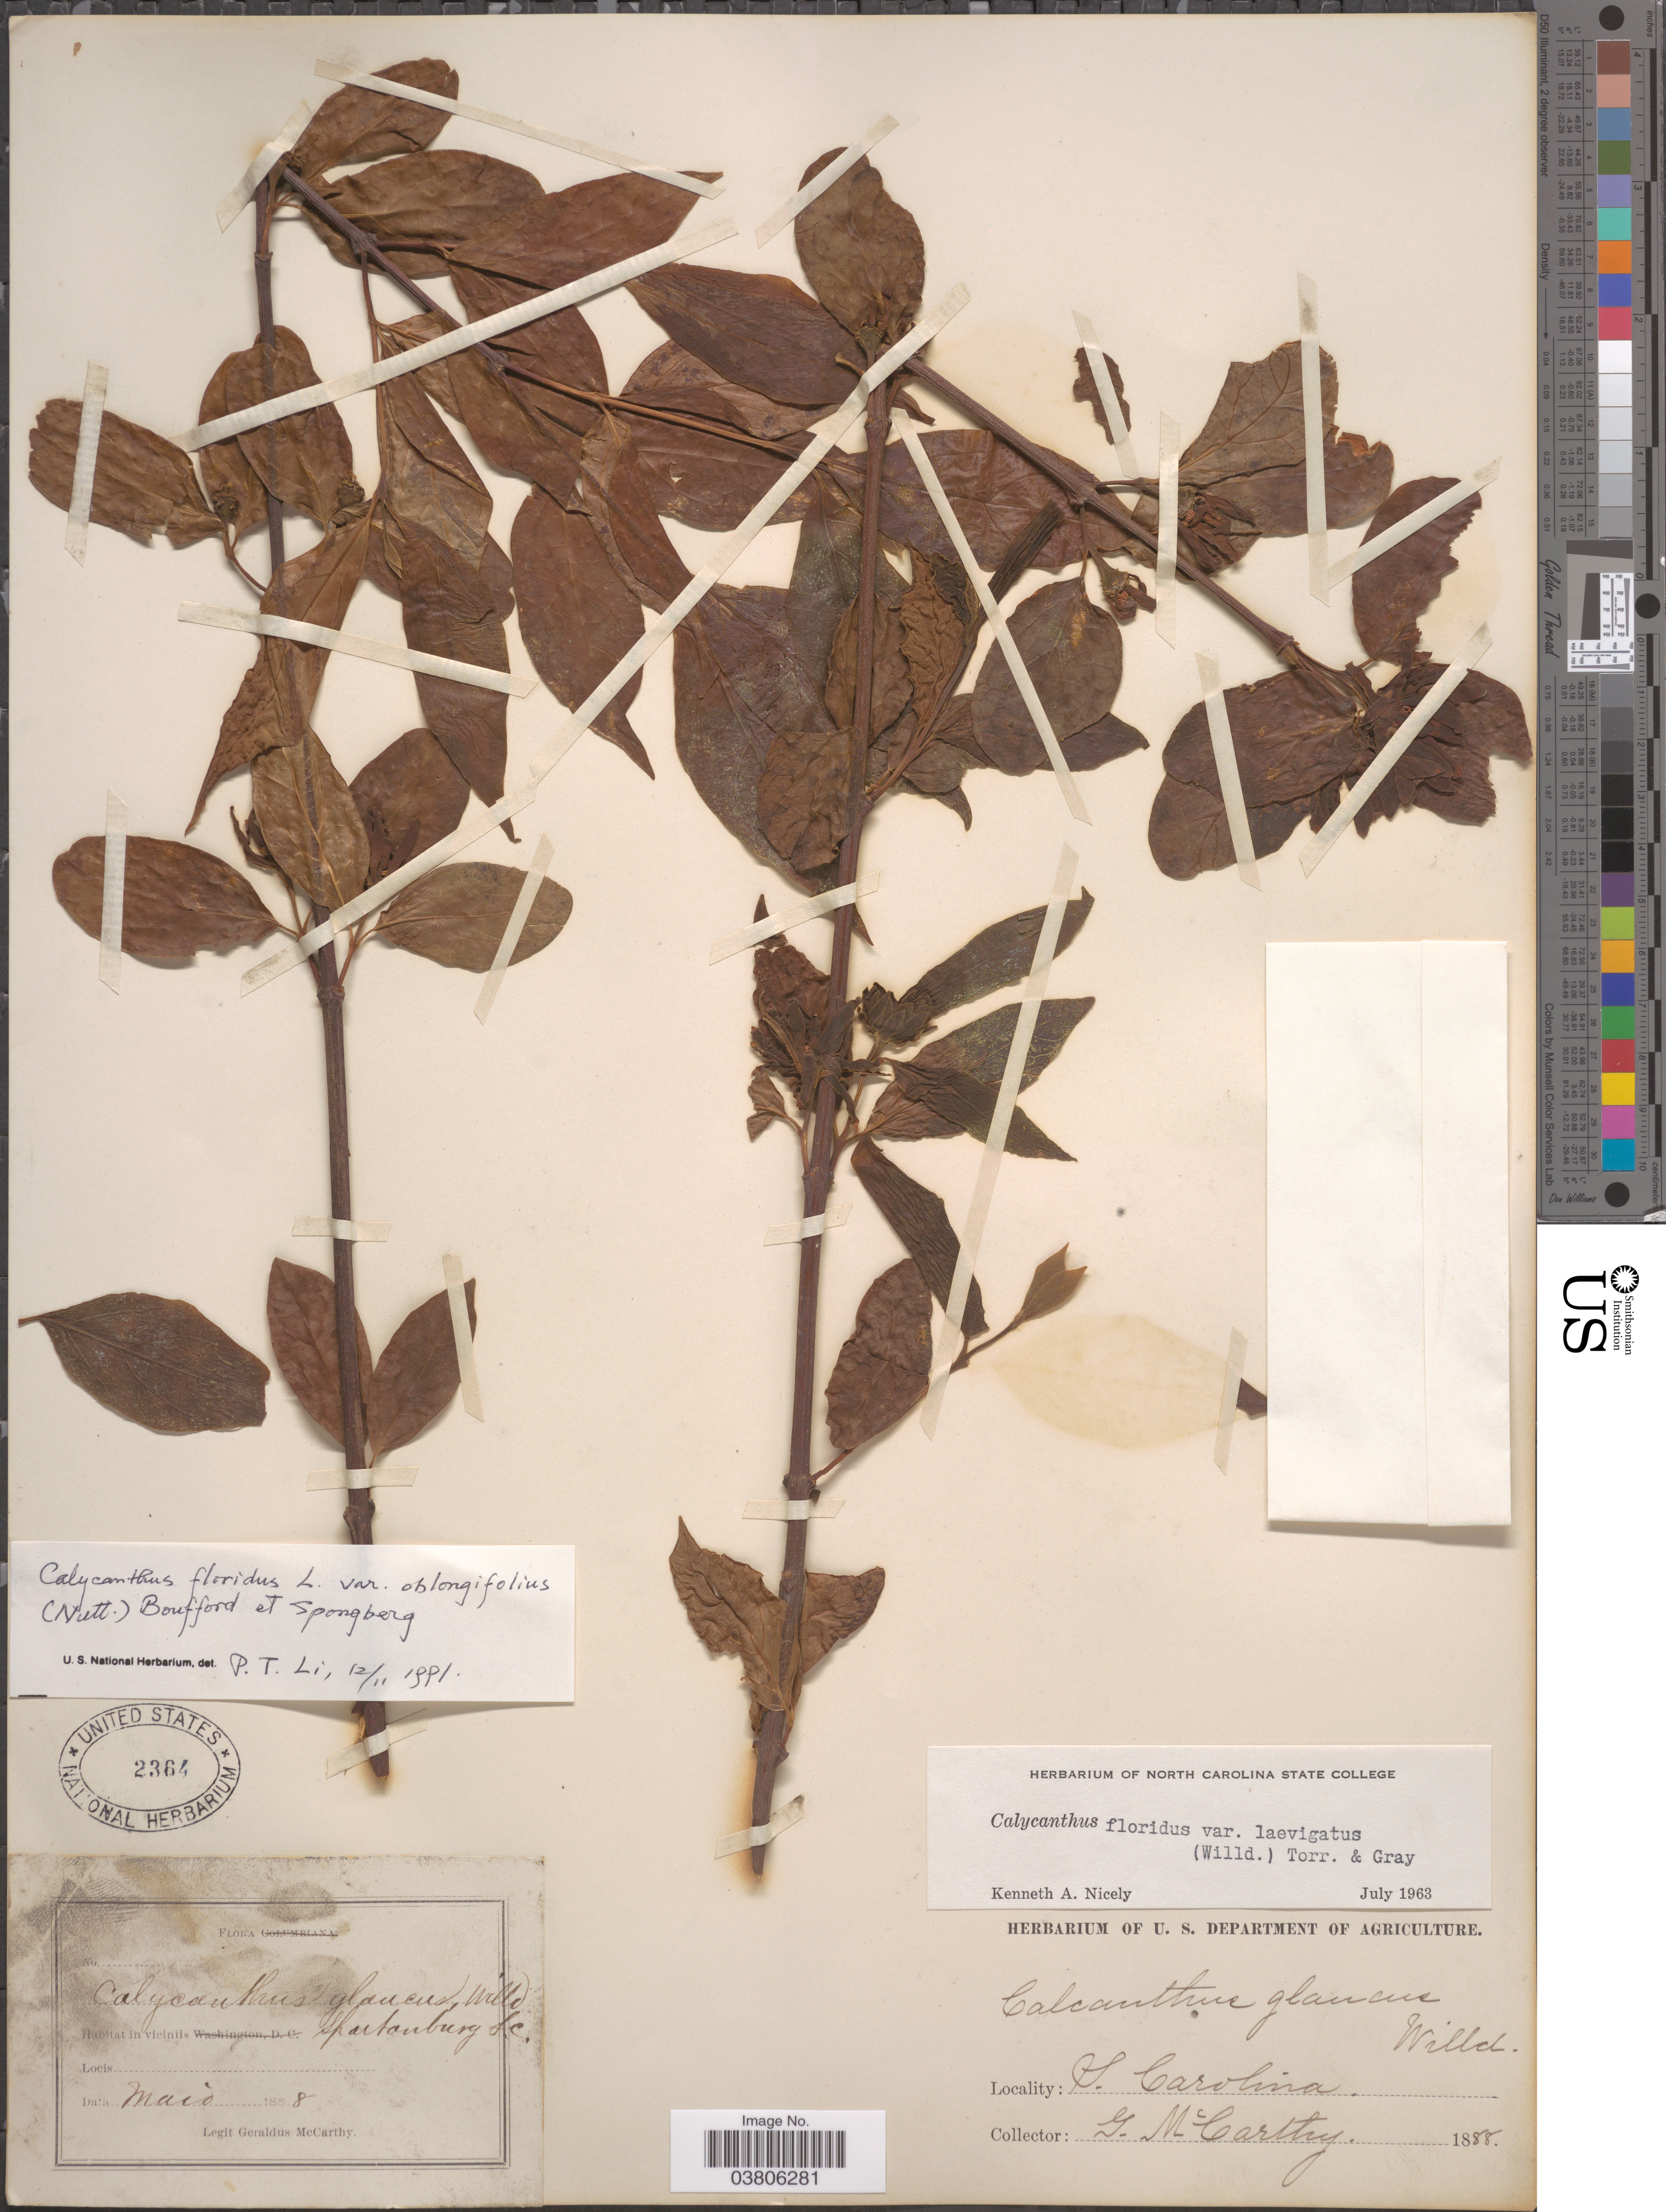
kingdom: Plantae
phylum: Tracheophyta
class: Magnoliopsida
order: Laurales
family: Calycanthaceae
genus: Calycanthus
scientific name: Calycanthus floridus var. laevigatus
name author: (Willd.) Torr. & A. Gray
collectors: M. McCarthy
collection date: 1888-05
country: United States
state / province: South Carolina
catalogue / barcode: US 2364